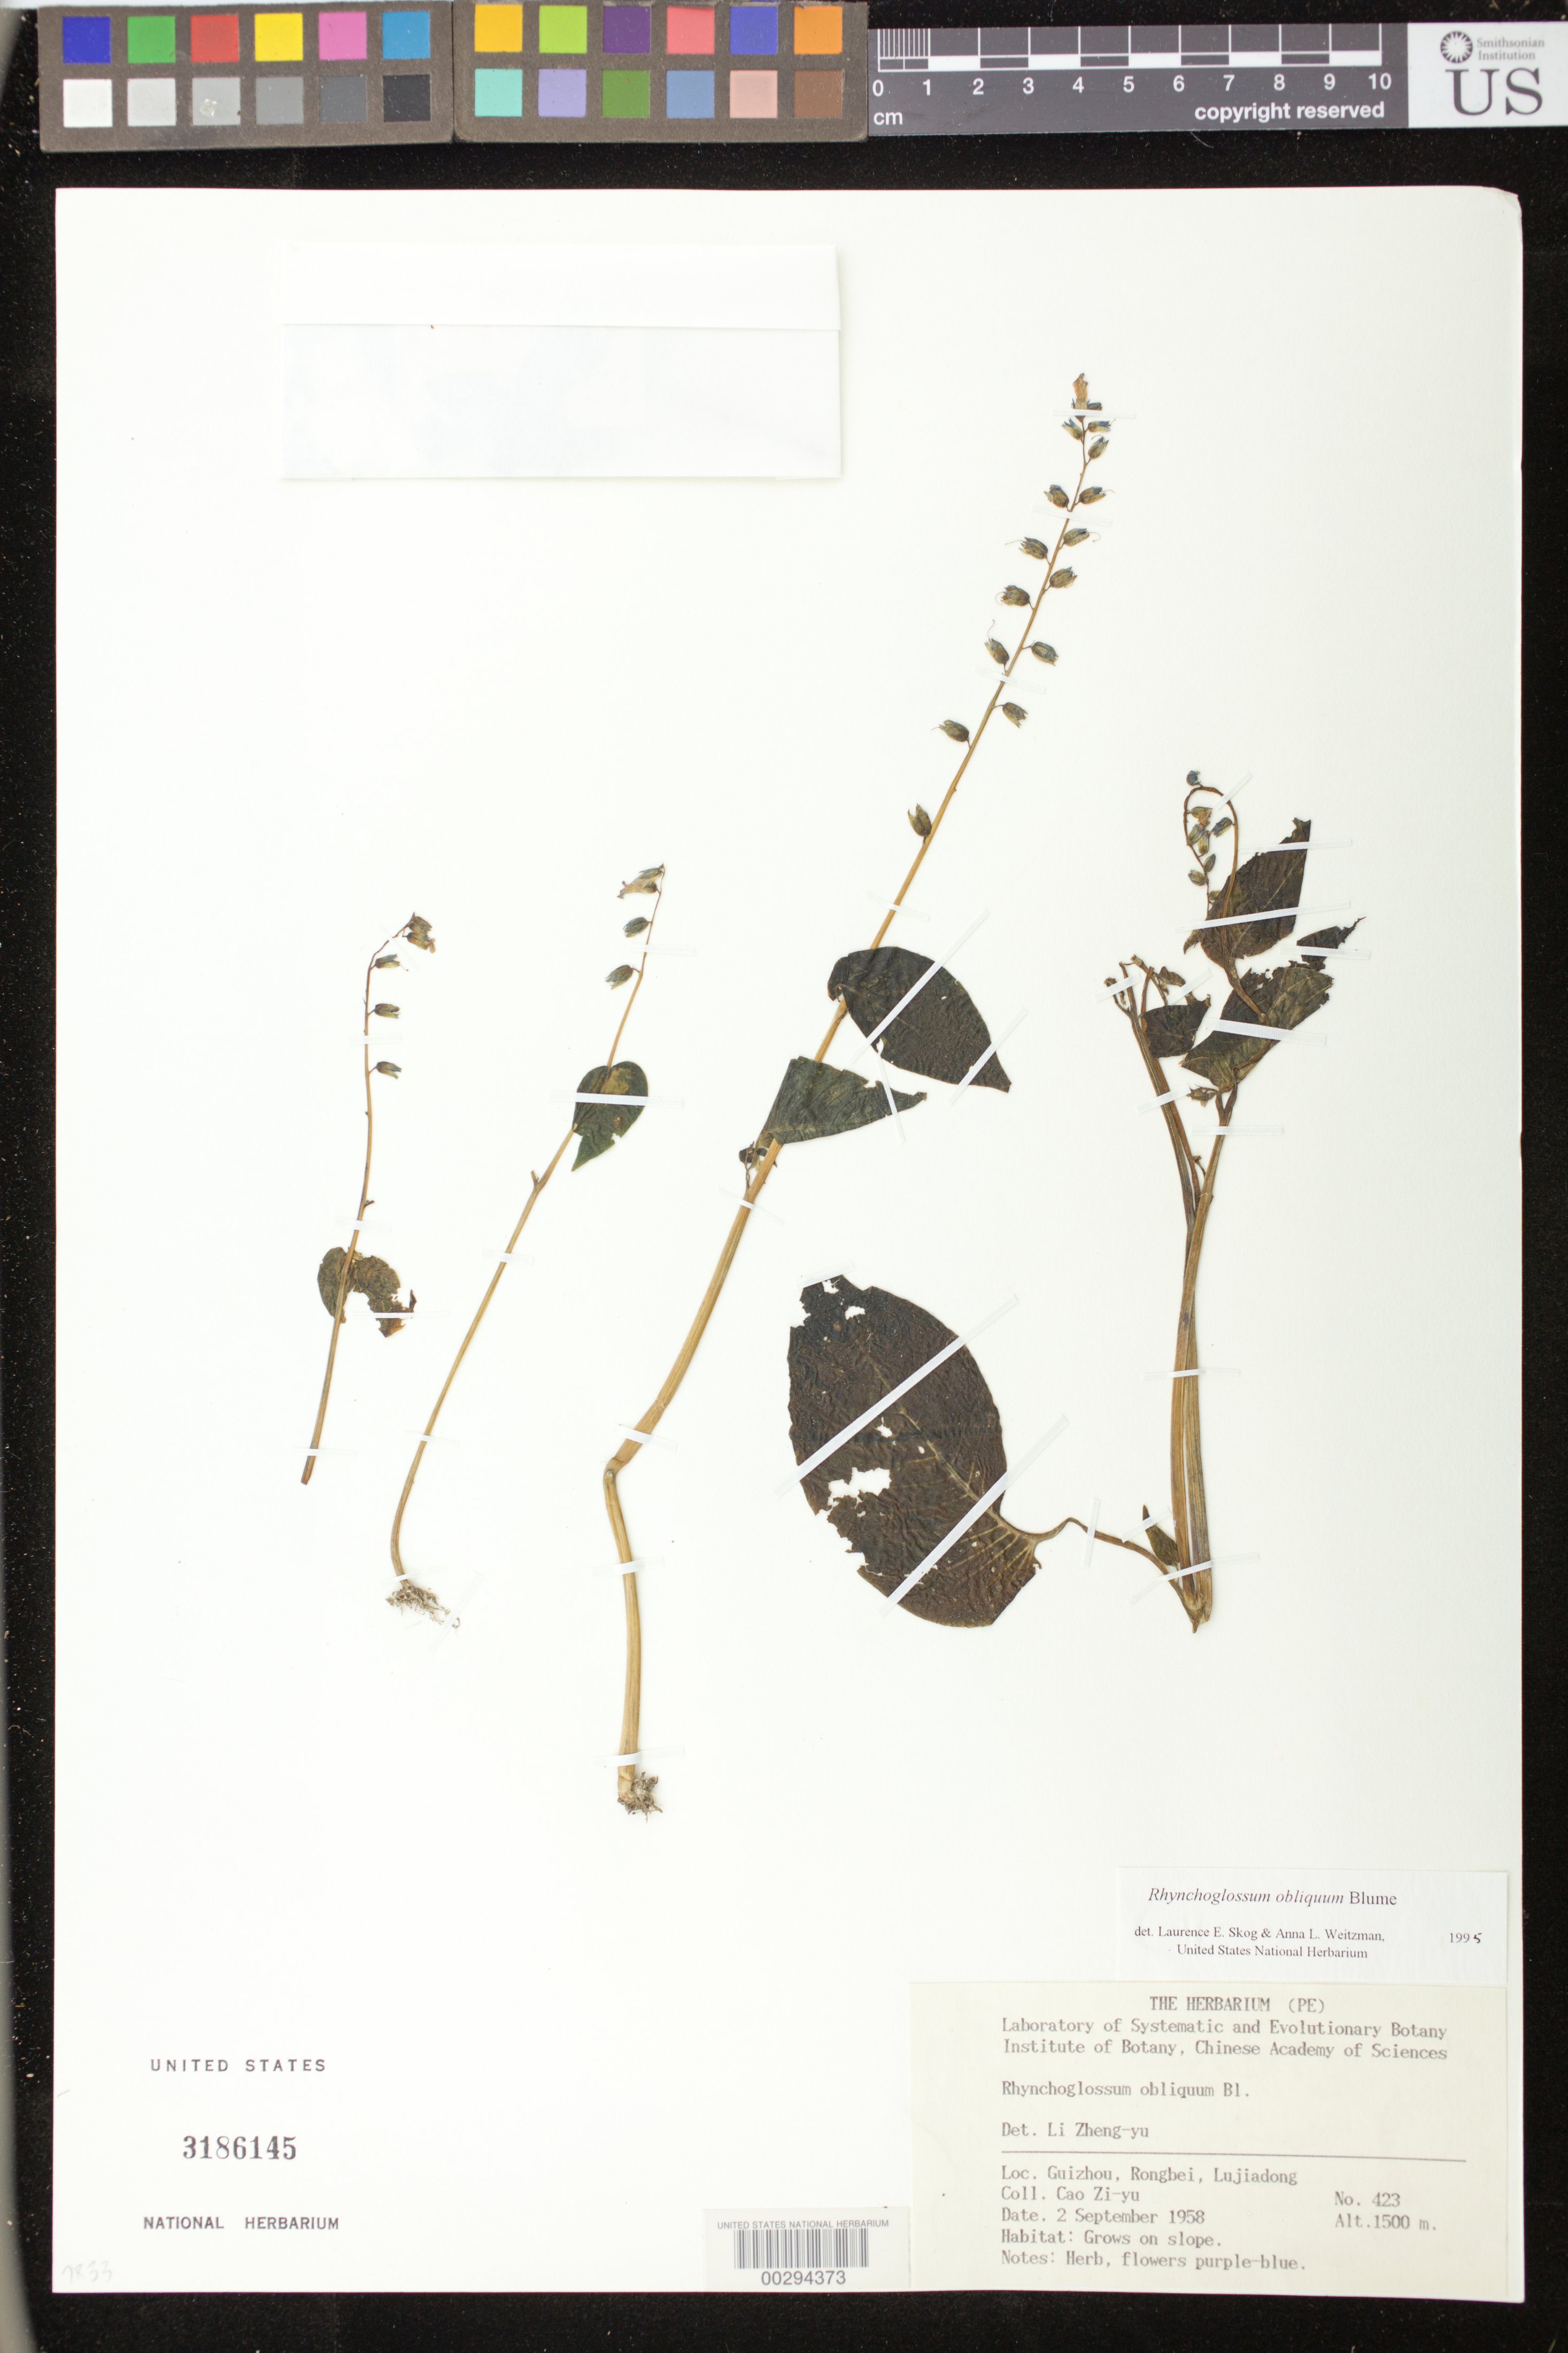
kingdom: Plantae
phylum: Tracheophyta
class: Magnoliopsida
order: Lamiales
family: Gesneriaceae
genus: Rhynchoglossum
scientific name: Rhynchoglossum obliquum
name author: Blume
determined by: Zhen-yu, L.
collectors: C. Zi-yu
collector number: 423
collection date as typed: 02 Sep 1958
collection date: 1958-09-02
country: China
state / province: Guizhou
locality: Guizhou, ronghei, lujiadong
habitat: Grows on slope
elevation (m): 1500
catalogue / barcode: US 3186145